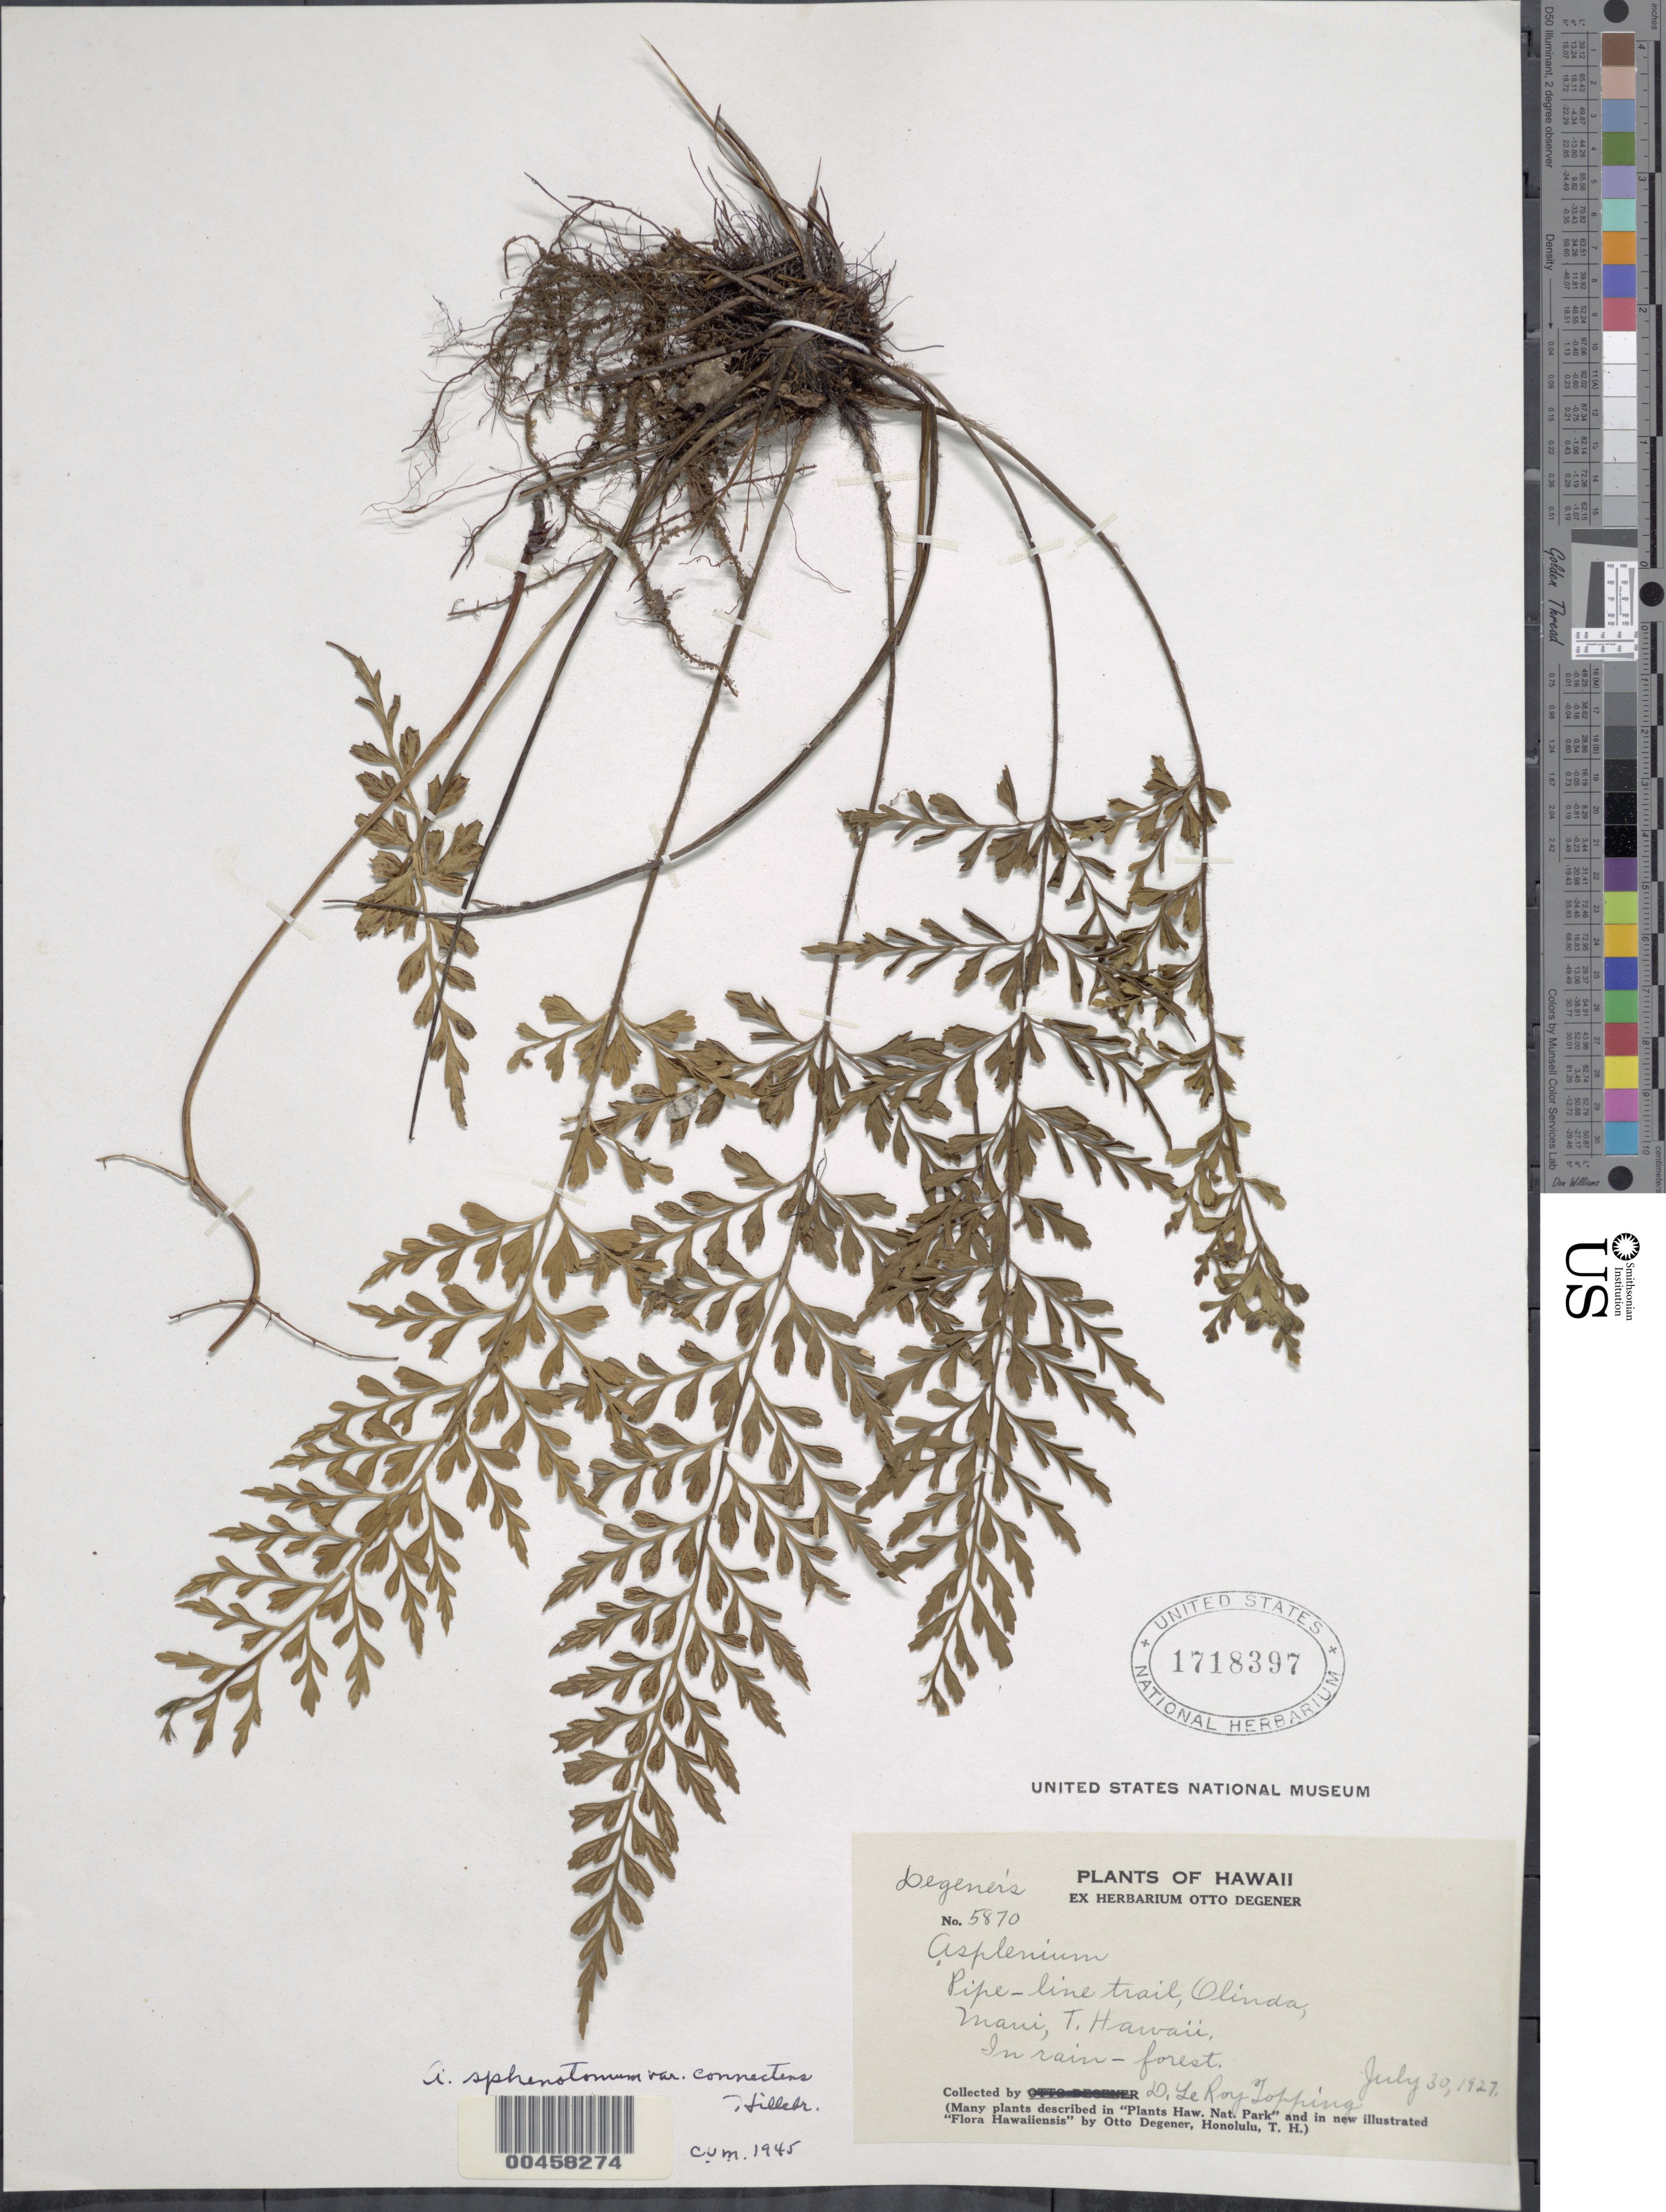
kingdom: Plantae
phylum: Tracheophyta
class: Polypodiopsida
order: Polypodiales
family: Aspleniaceae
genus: Asplenium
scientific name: Asplenium sphenotomum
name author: Hillebr.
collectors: D. L. Topping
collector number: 5870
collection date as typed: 30 Jul 1927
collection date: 1927-07-30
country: United States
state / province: Hawaii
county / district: Maui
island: Maui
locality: Pipe-line trail, Olinda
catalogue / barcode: US 1718397